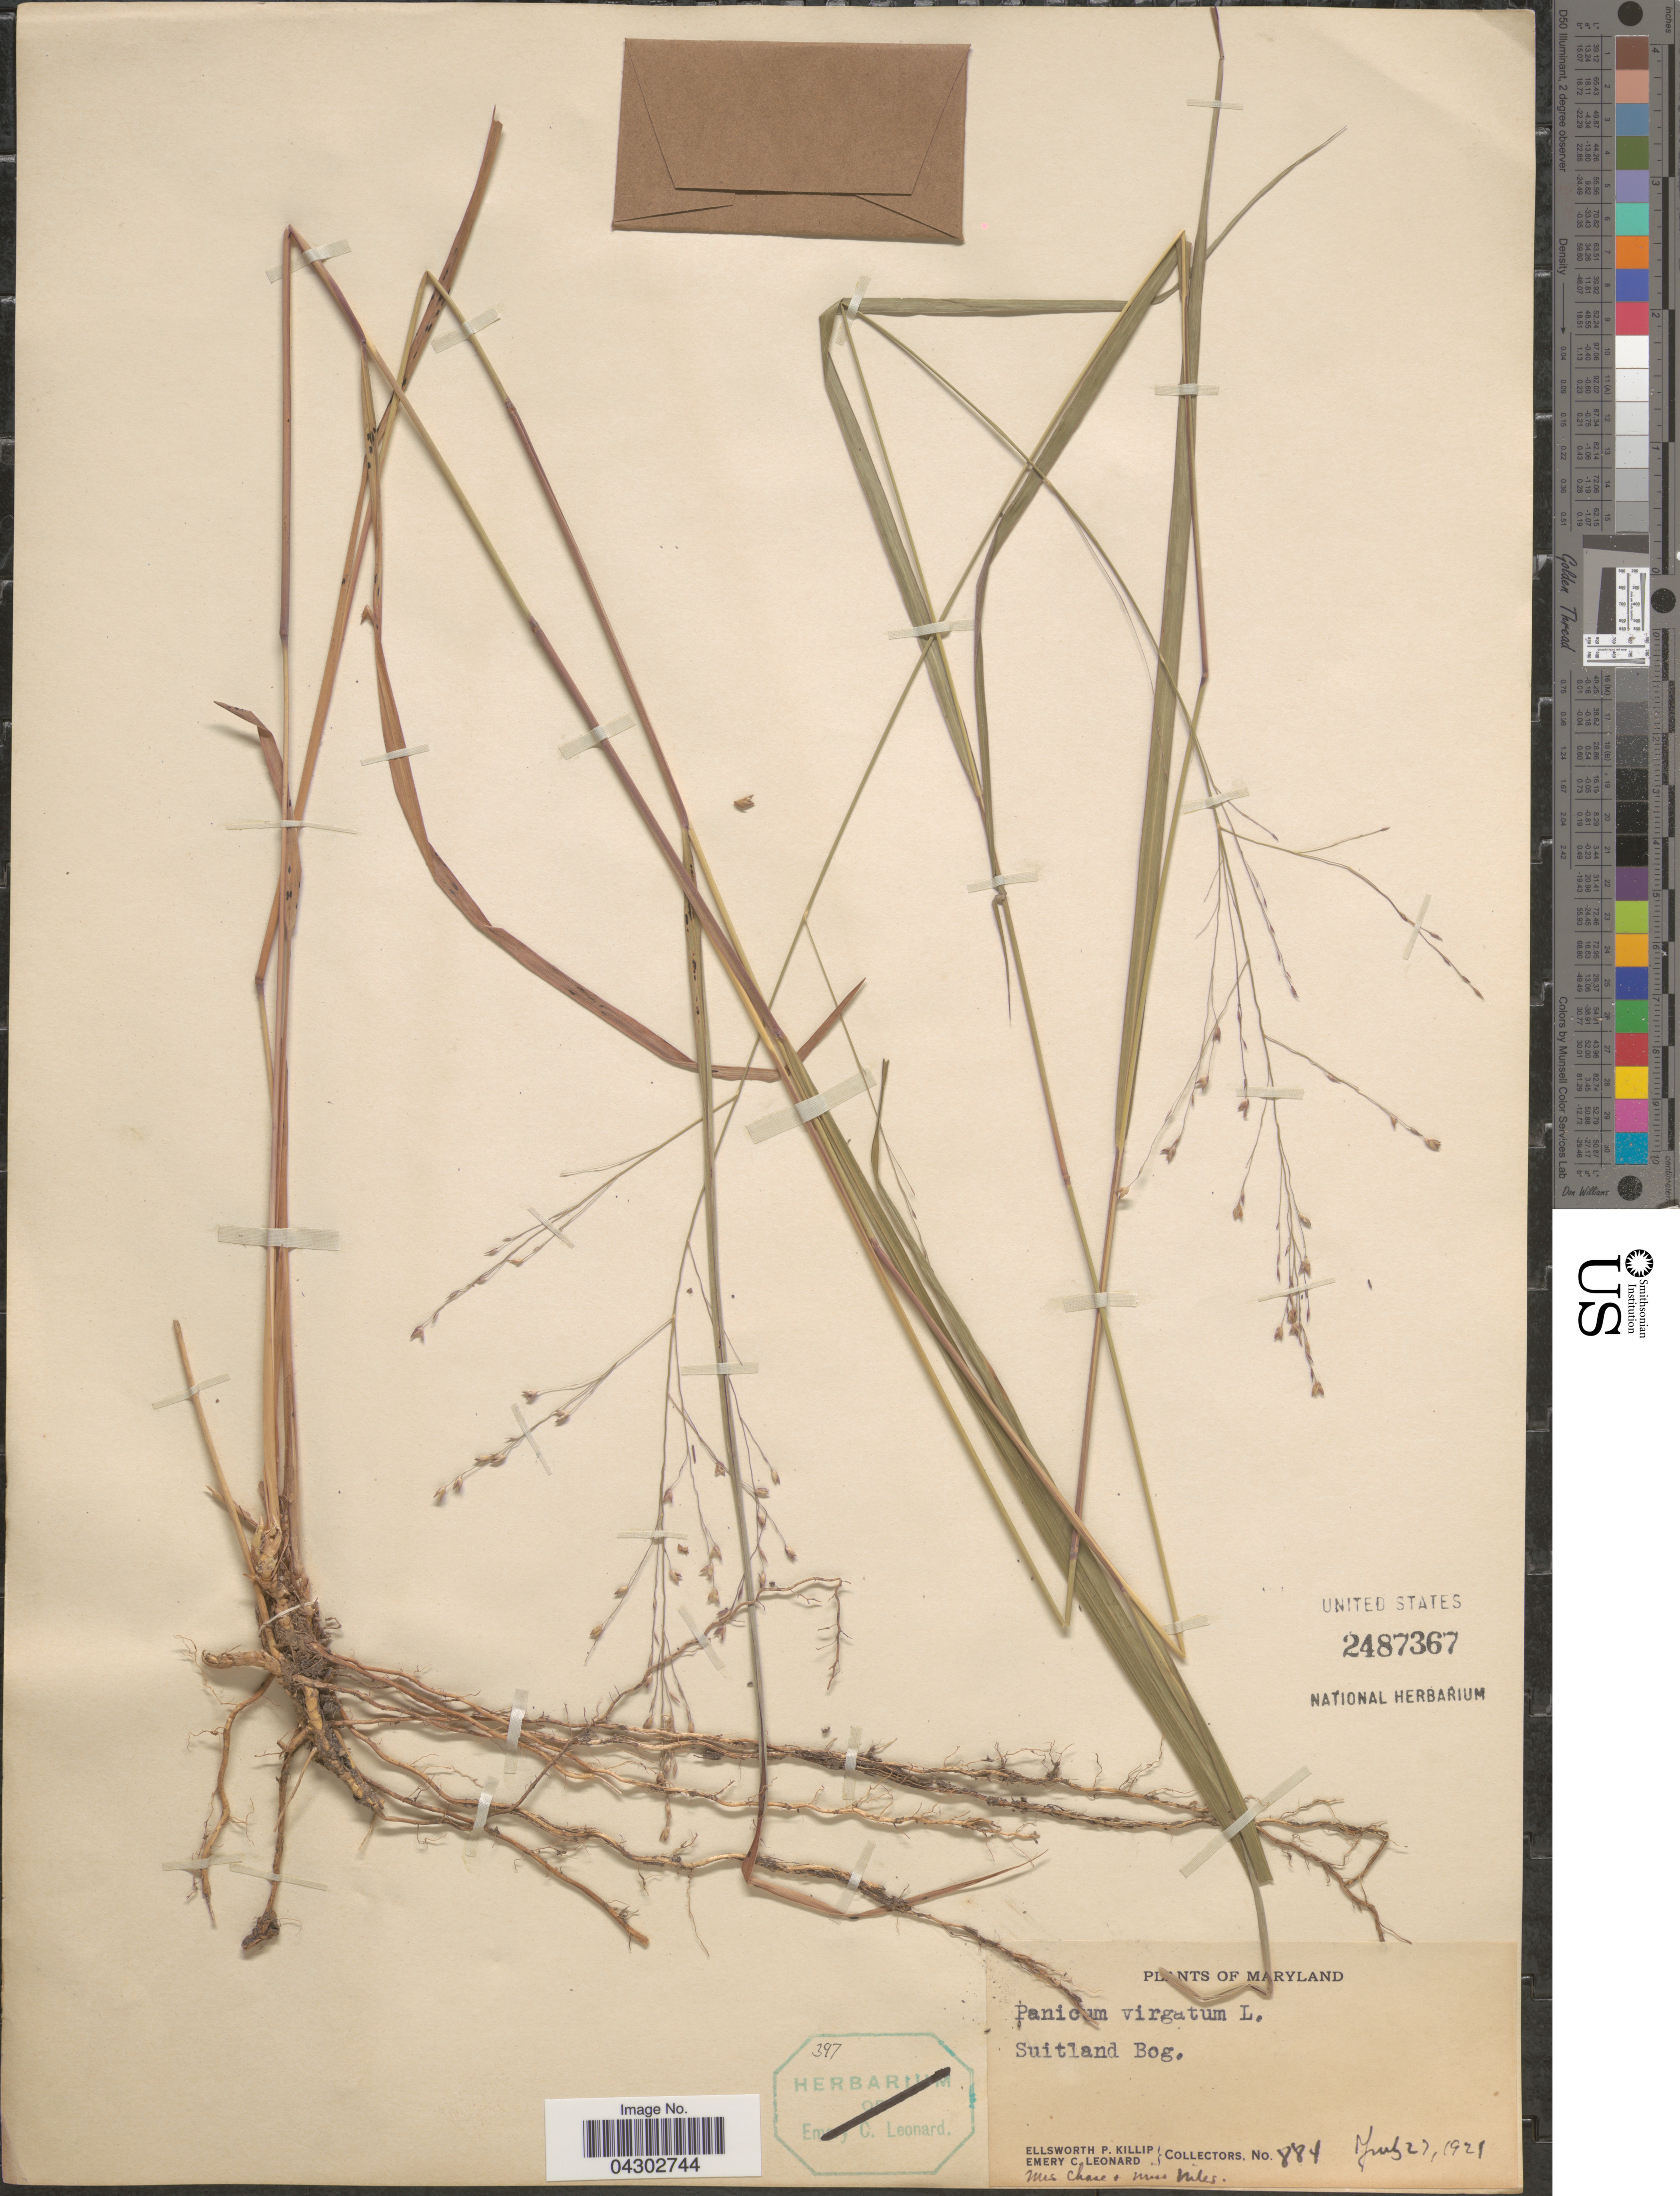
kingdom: Plantae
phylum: Tracheophyta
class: Liliopsida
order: Poales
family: Poaceae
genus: Panicum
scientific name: Panicum virgatum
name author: L.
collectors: E. P. Killip, E. C. Leonard, Chase & Miss Niles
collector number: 884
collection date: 1928-07-27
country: United States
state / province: Maryland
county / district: Prince George's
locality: Suitland Bog.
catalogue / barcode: US 2487367